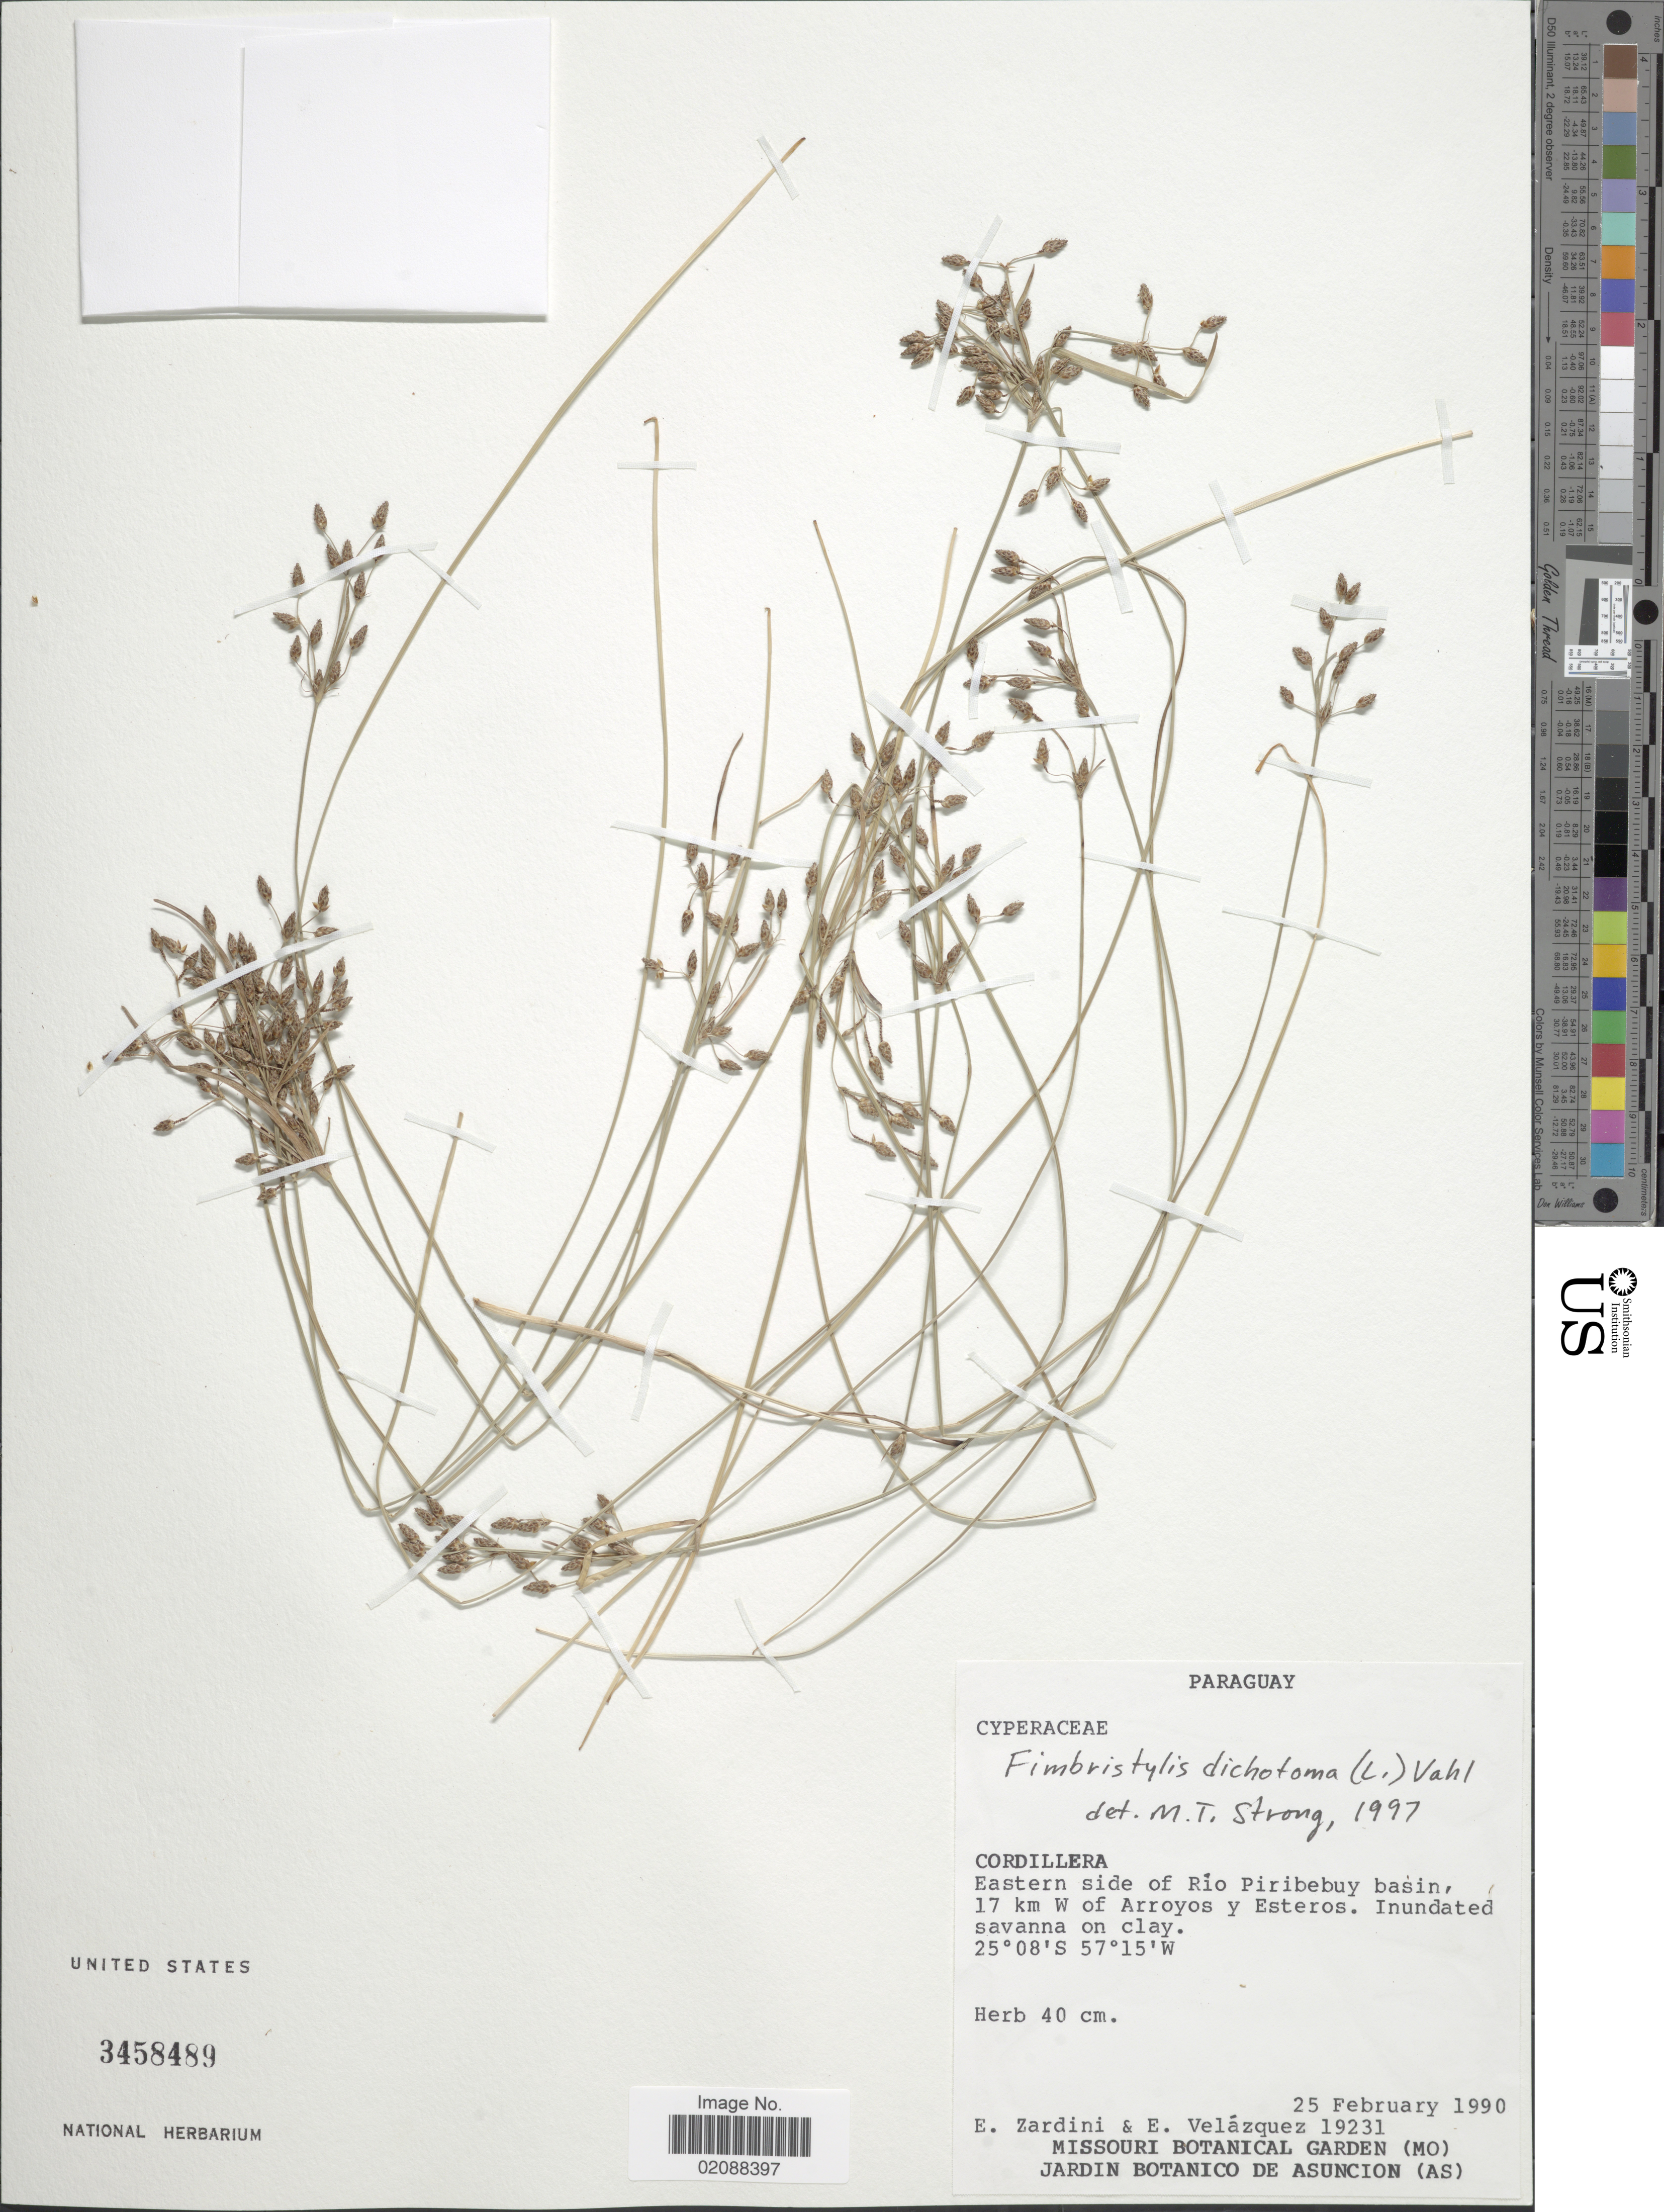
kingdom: Plantae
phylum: Tracheophyta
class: Liliopsida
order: Poales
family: Cyperaceae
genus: Fimbristylis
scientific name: Fimbristylis dichotoma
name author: (L.) Vahl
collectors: E. M. Zardini & E. Velázquez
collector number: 19231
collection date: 1990-02-25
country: Paraguay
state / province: Cordillera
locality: Eastern side of Rio Piribebuy basin, 17 km W of Arroyos y Esteros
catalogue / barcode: US 3458489